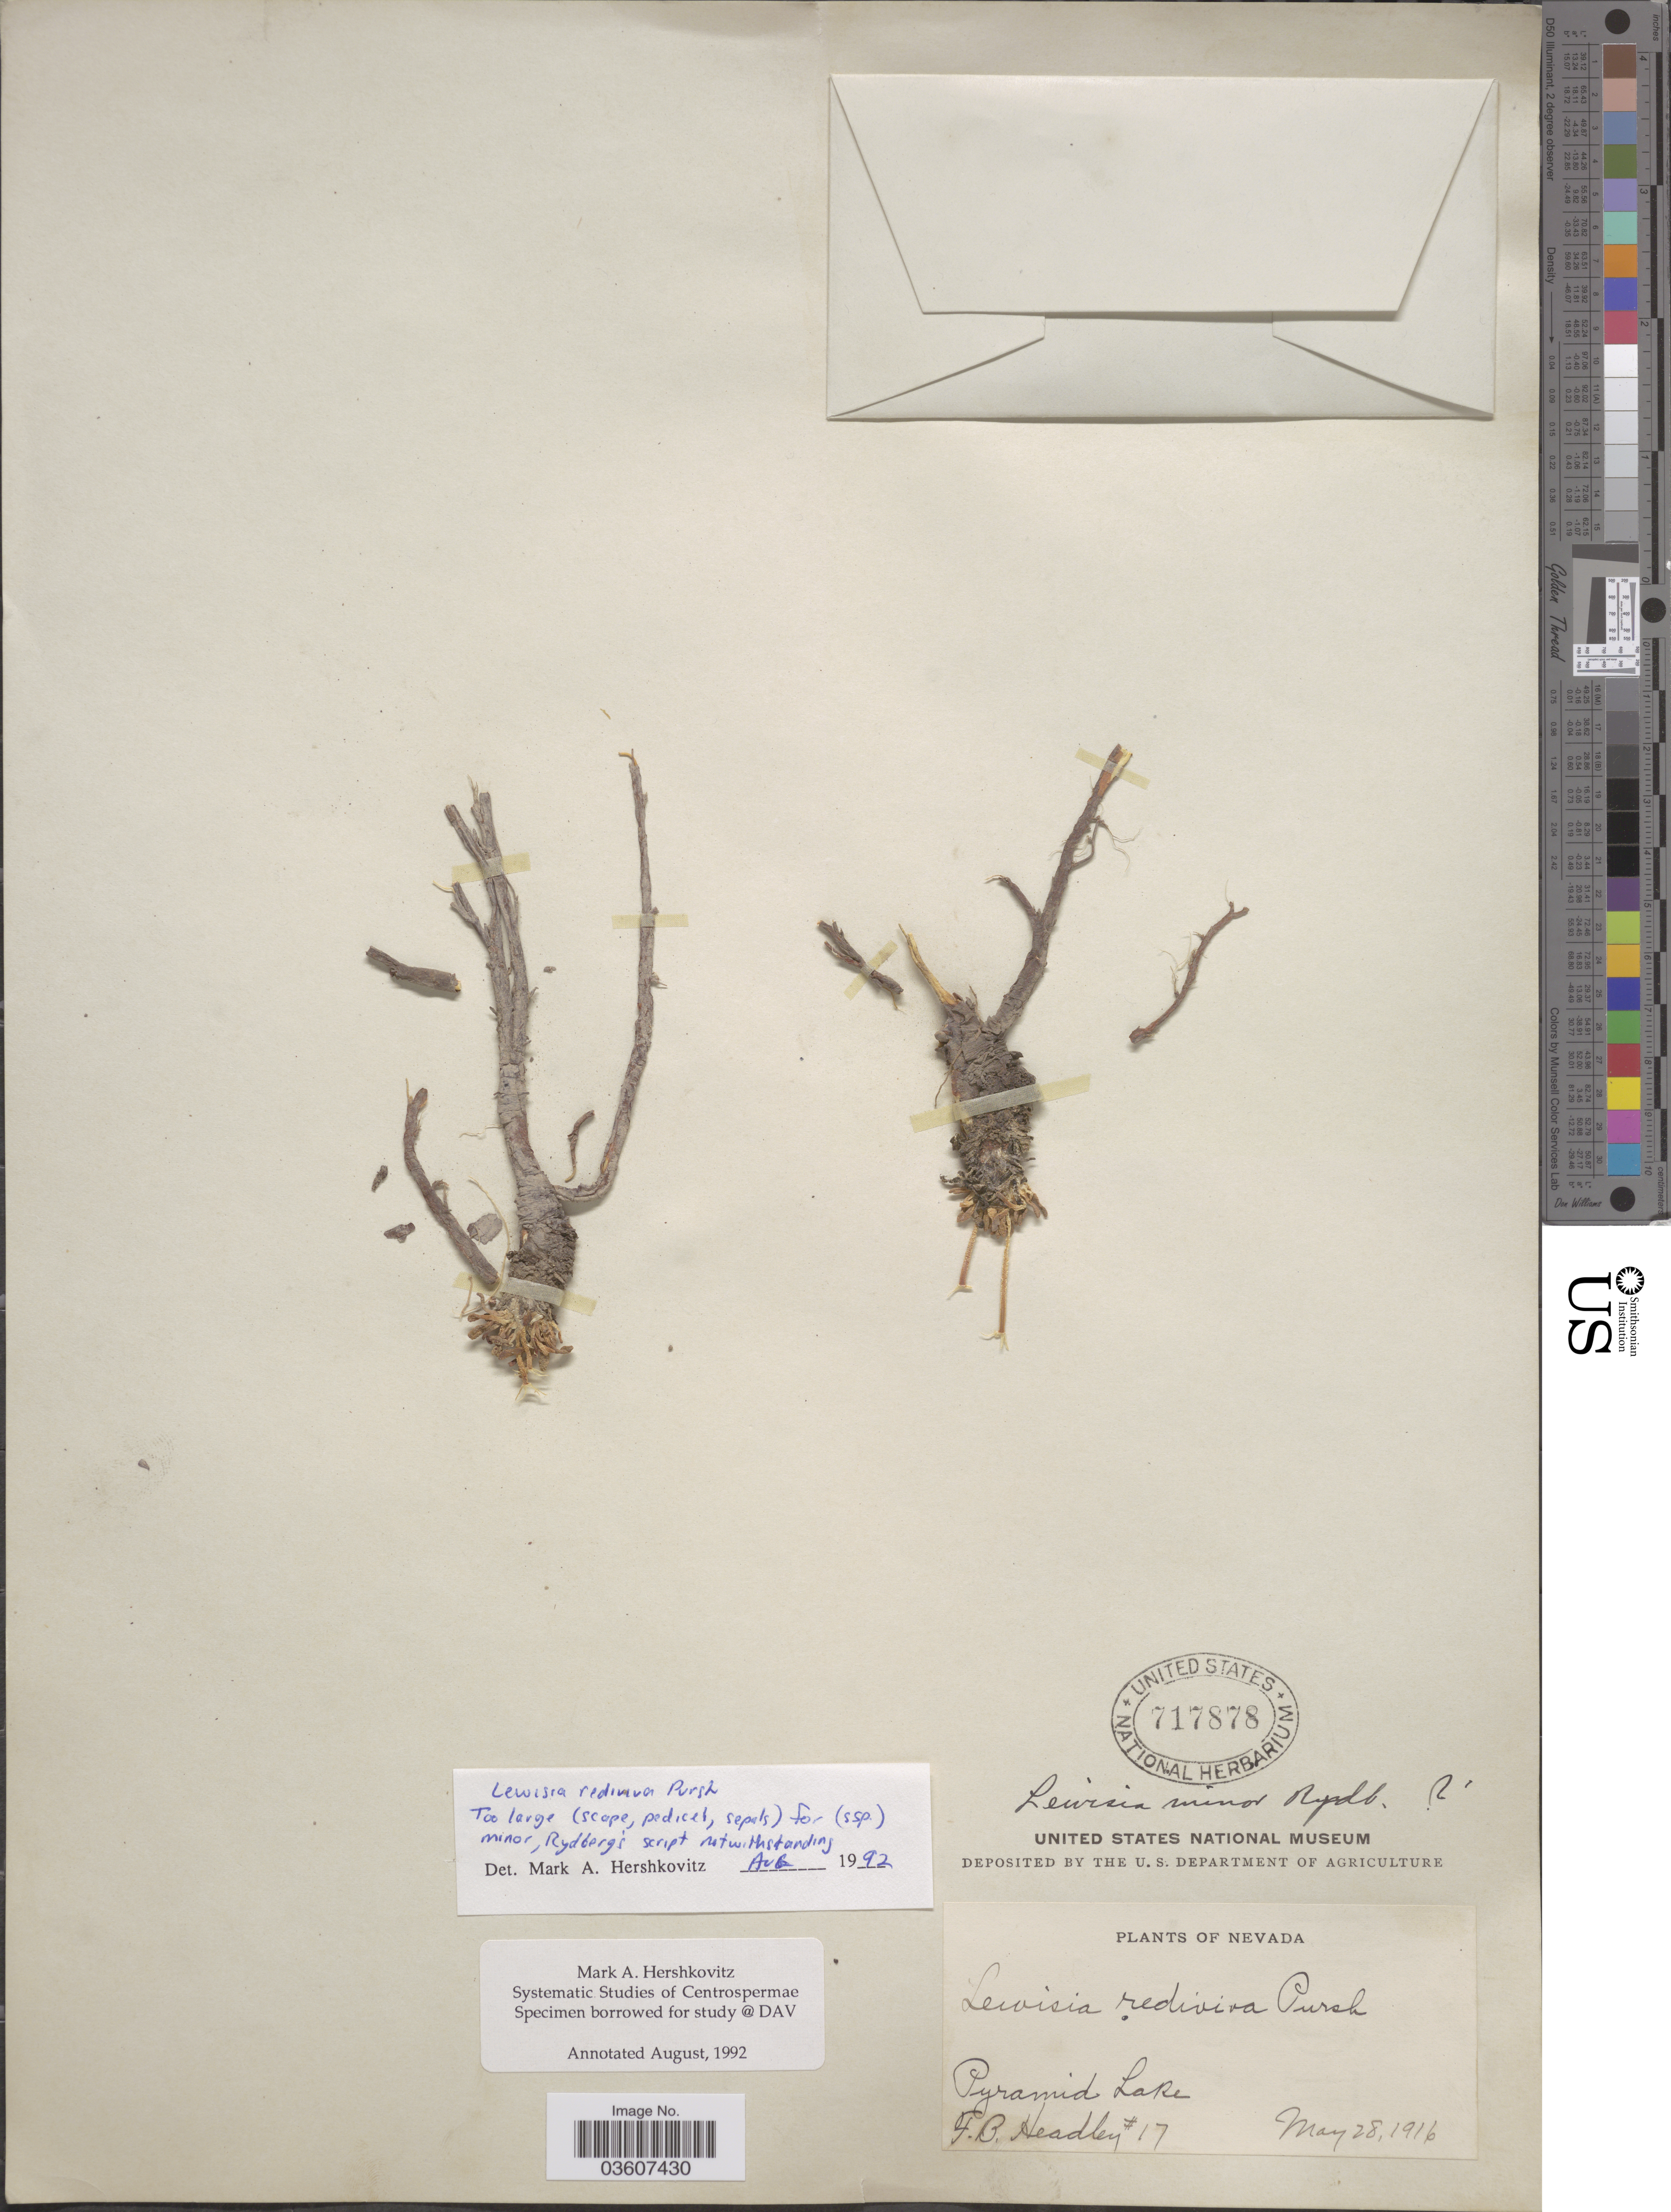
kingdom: Plantae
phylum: Tracheophyta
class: Magnoliopsida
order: Caryophyllales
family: Montiaceae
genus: Lewisia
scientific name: Lewisia rediviva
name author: Pursh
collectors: F. B. Headley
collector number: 17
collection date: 1916-05-28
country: United States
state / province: Nevada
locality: Pyramid Lake.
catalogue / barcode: US 717878